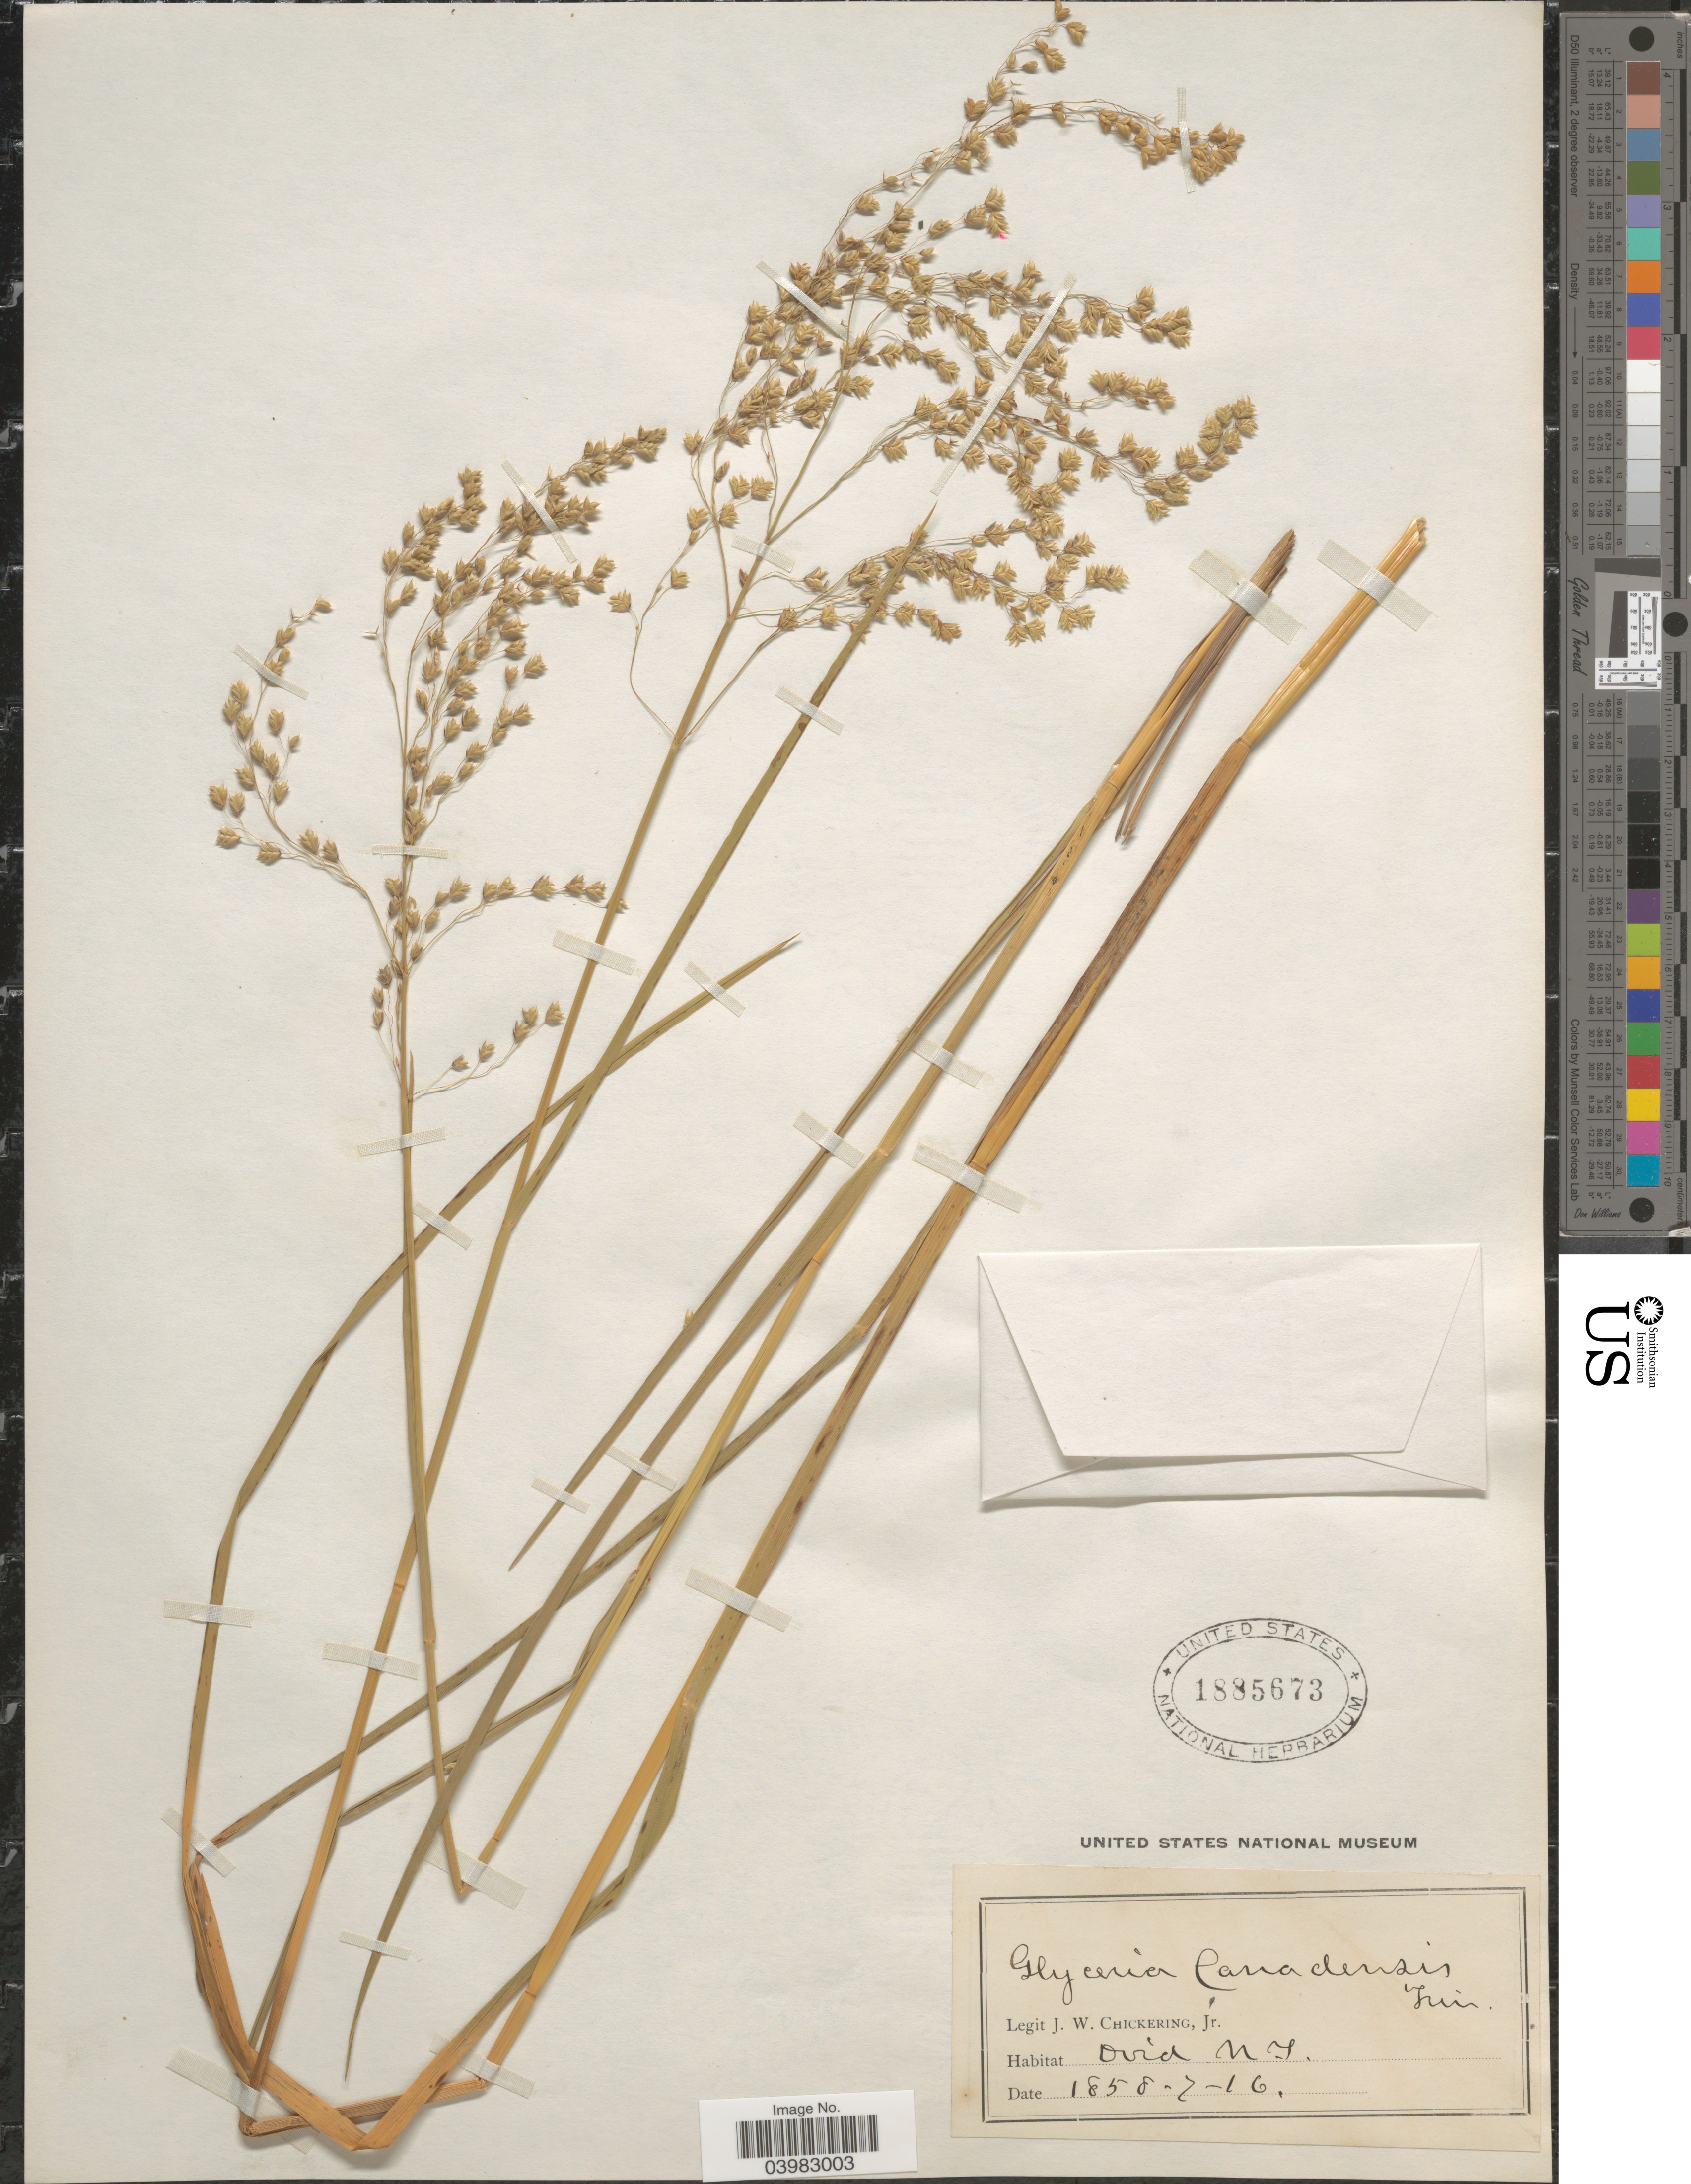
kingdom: Plantae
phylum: Tracheophyta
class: Liliopsida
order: Poales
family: Poaceae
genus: Glyceria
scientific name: Glyceria canadensis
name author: (Michx.) Trin.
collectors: J. W. Chickering Jr.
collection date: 1858-07-16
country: United States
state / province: New York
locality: Ovid.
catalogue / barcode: US 1885673